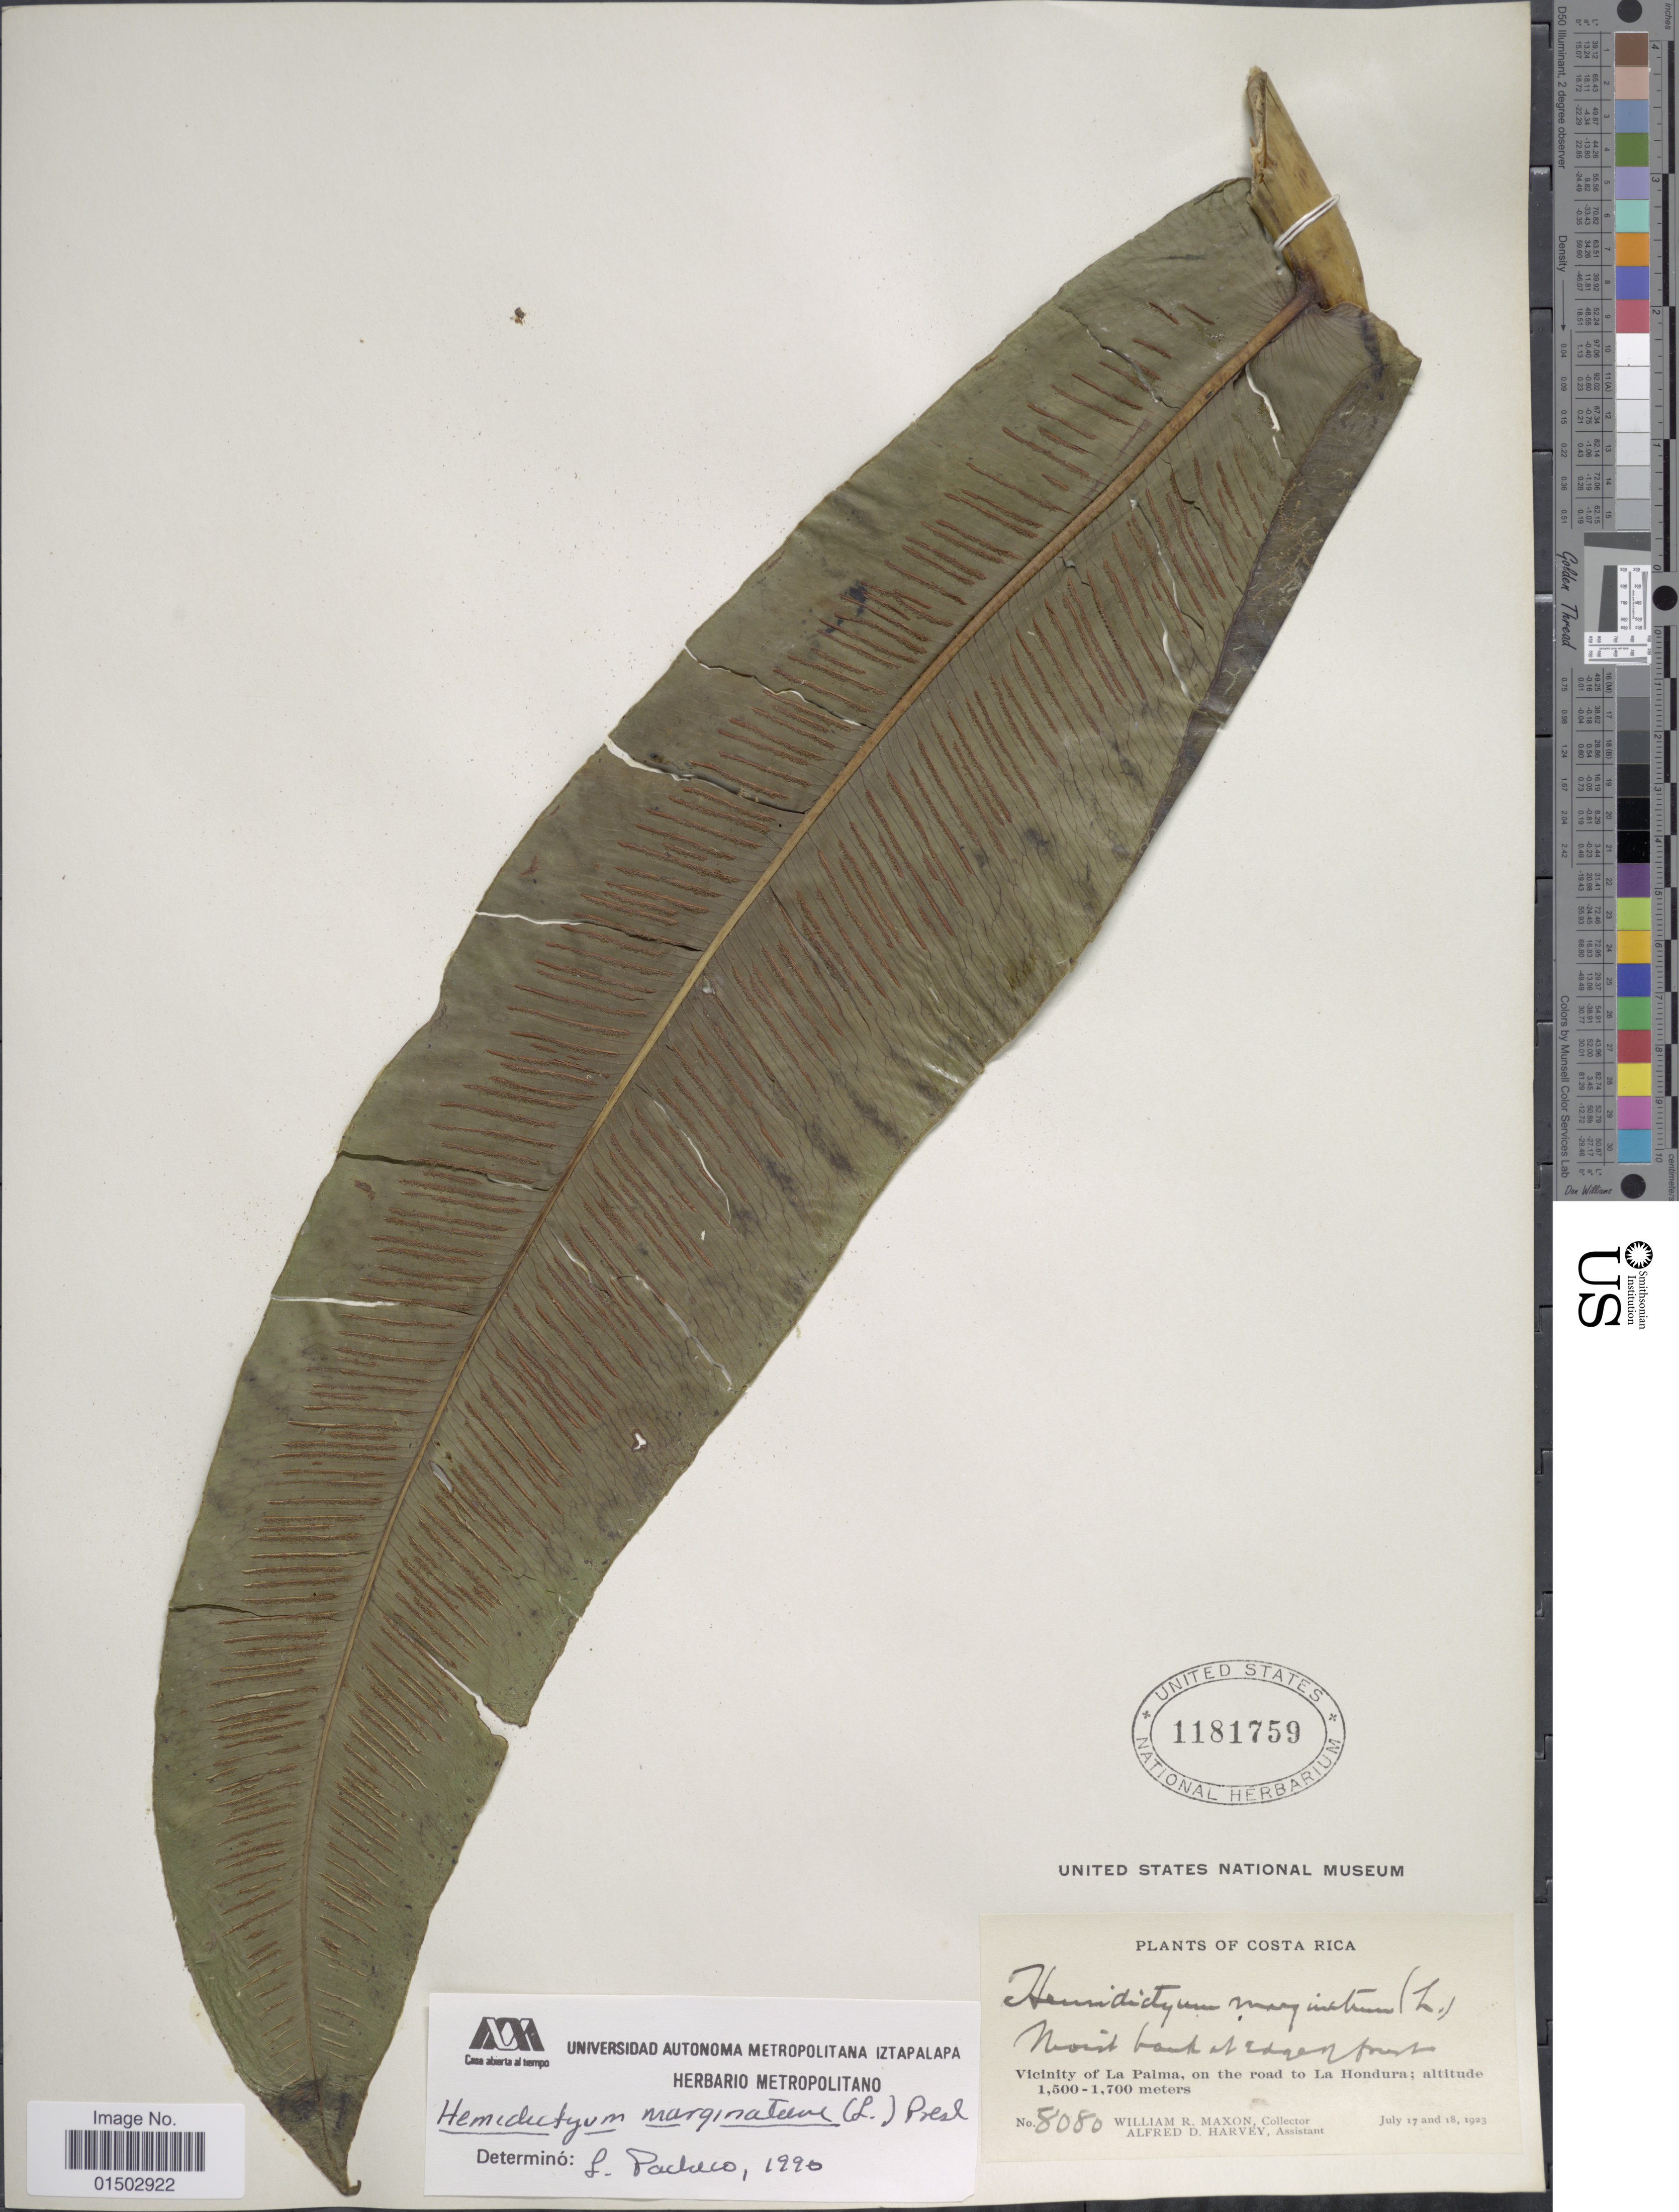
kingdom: Plantae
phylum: Tracheophyta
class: Polypodiopsida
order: Polypodiales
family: Hemidictyaceae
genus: Hemidictyum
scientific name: Hemidictyum marginatum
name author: (L.) C. Presl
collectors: W. R. Maxon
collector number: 8080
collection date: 1923-07-17/1923-07-18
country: Costa Rica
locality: Vicinity of La Palma, on the road to La Hondura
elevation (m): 1500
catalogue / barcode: US 1181759